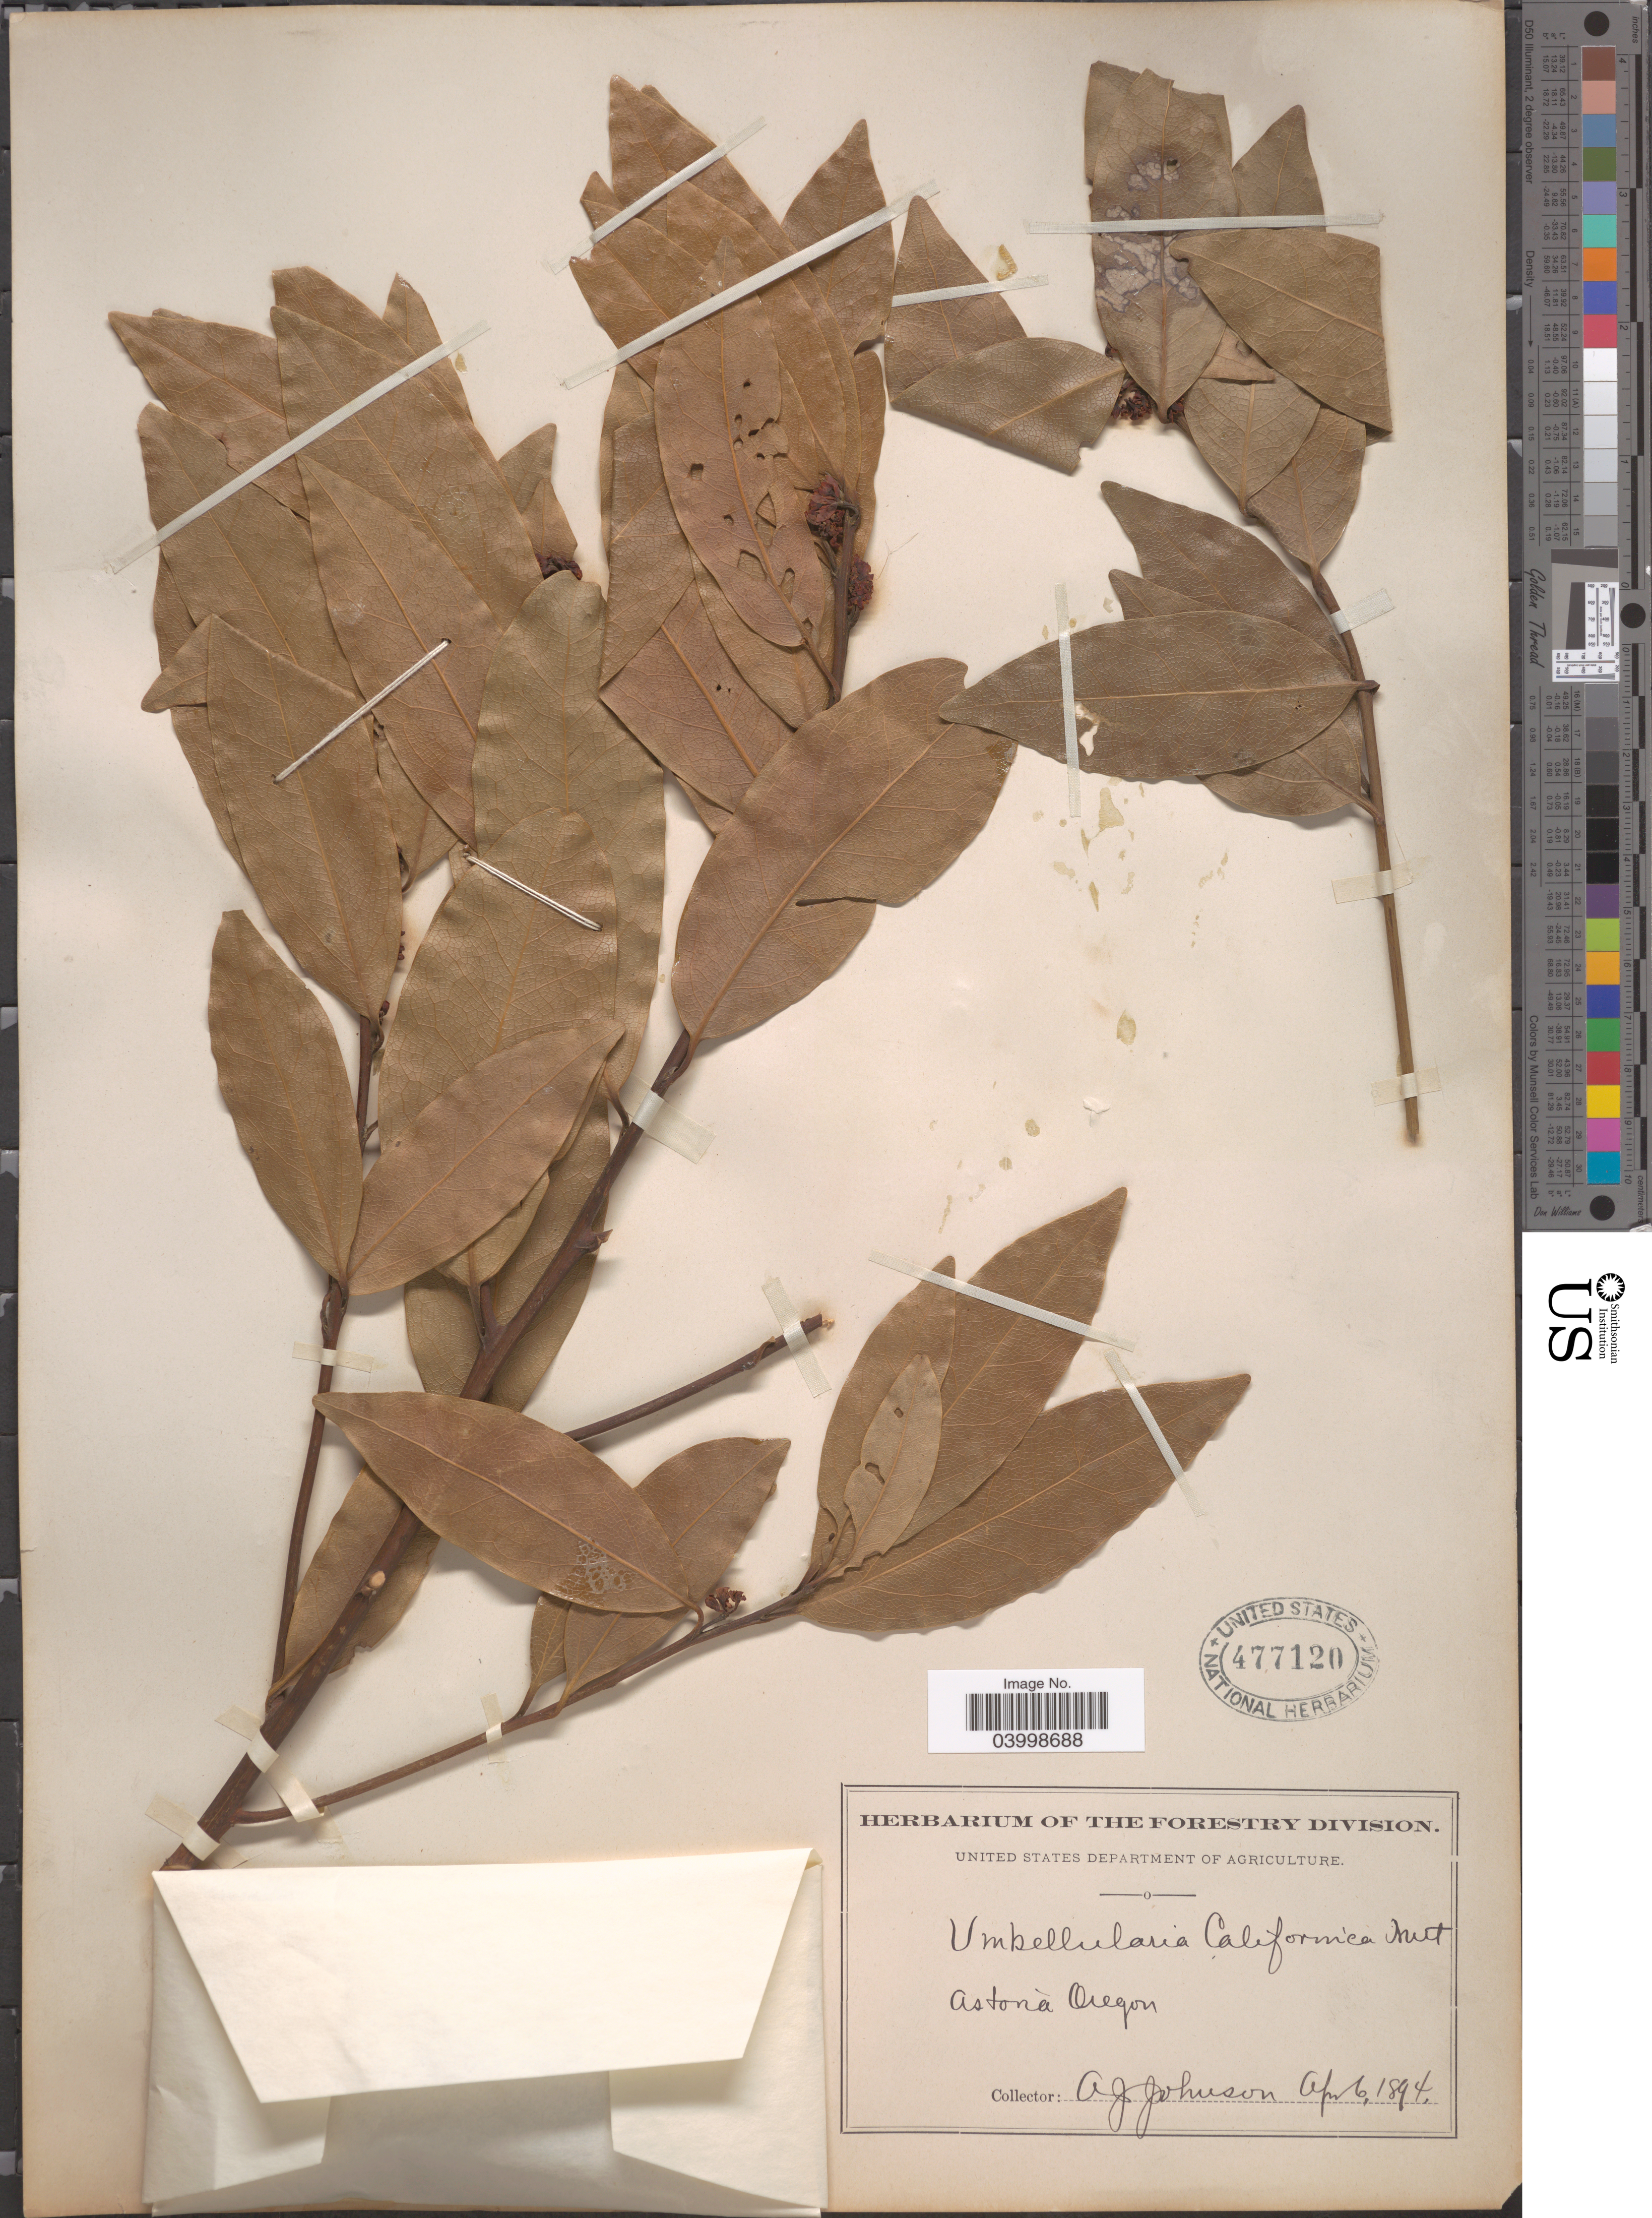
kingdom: Plantae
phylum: Tracheophyta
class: Magnoliopsida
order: Laurales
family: Lauraceae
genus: Umbellularia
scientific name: Umbellularia californica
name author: (Hook. & Arn.) Nutt.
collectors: A. Johnson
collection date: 1894-04-06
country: United States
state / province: Oregon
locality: Astoria.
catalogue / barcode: US 477120